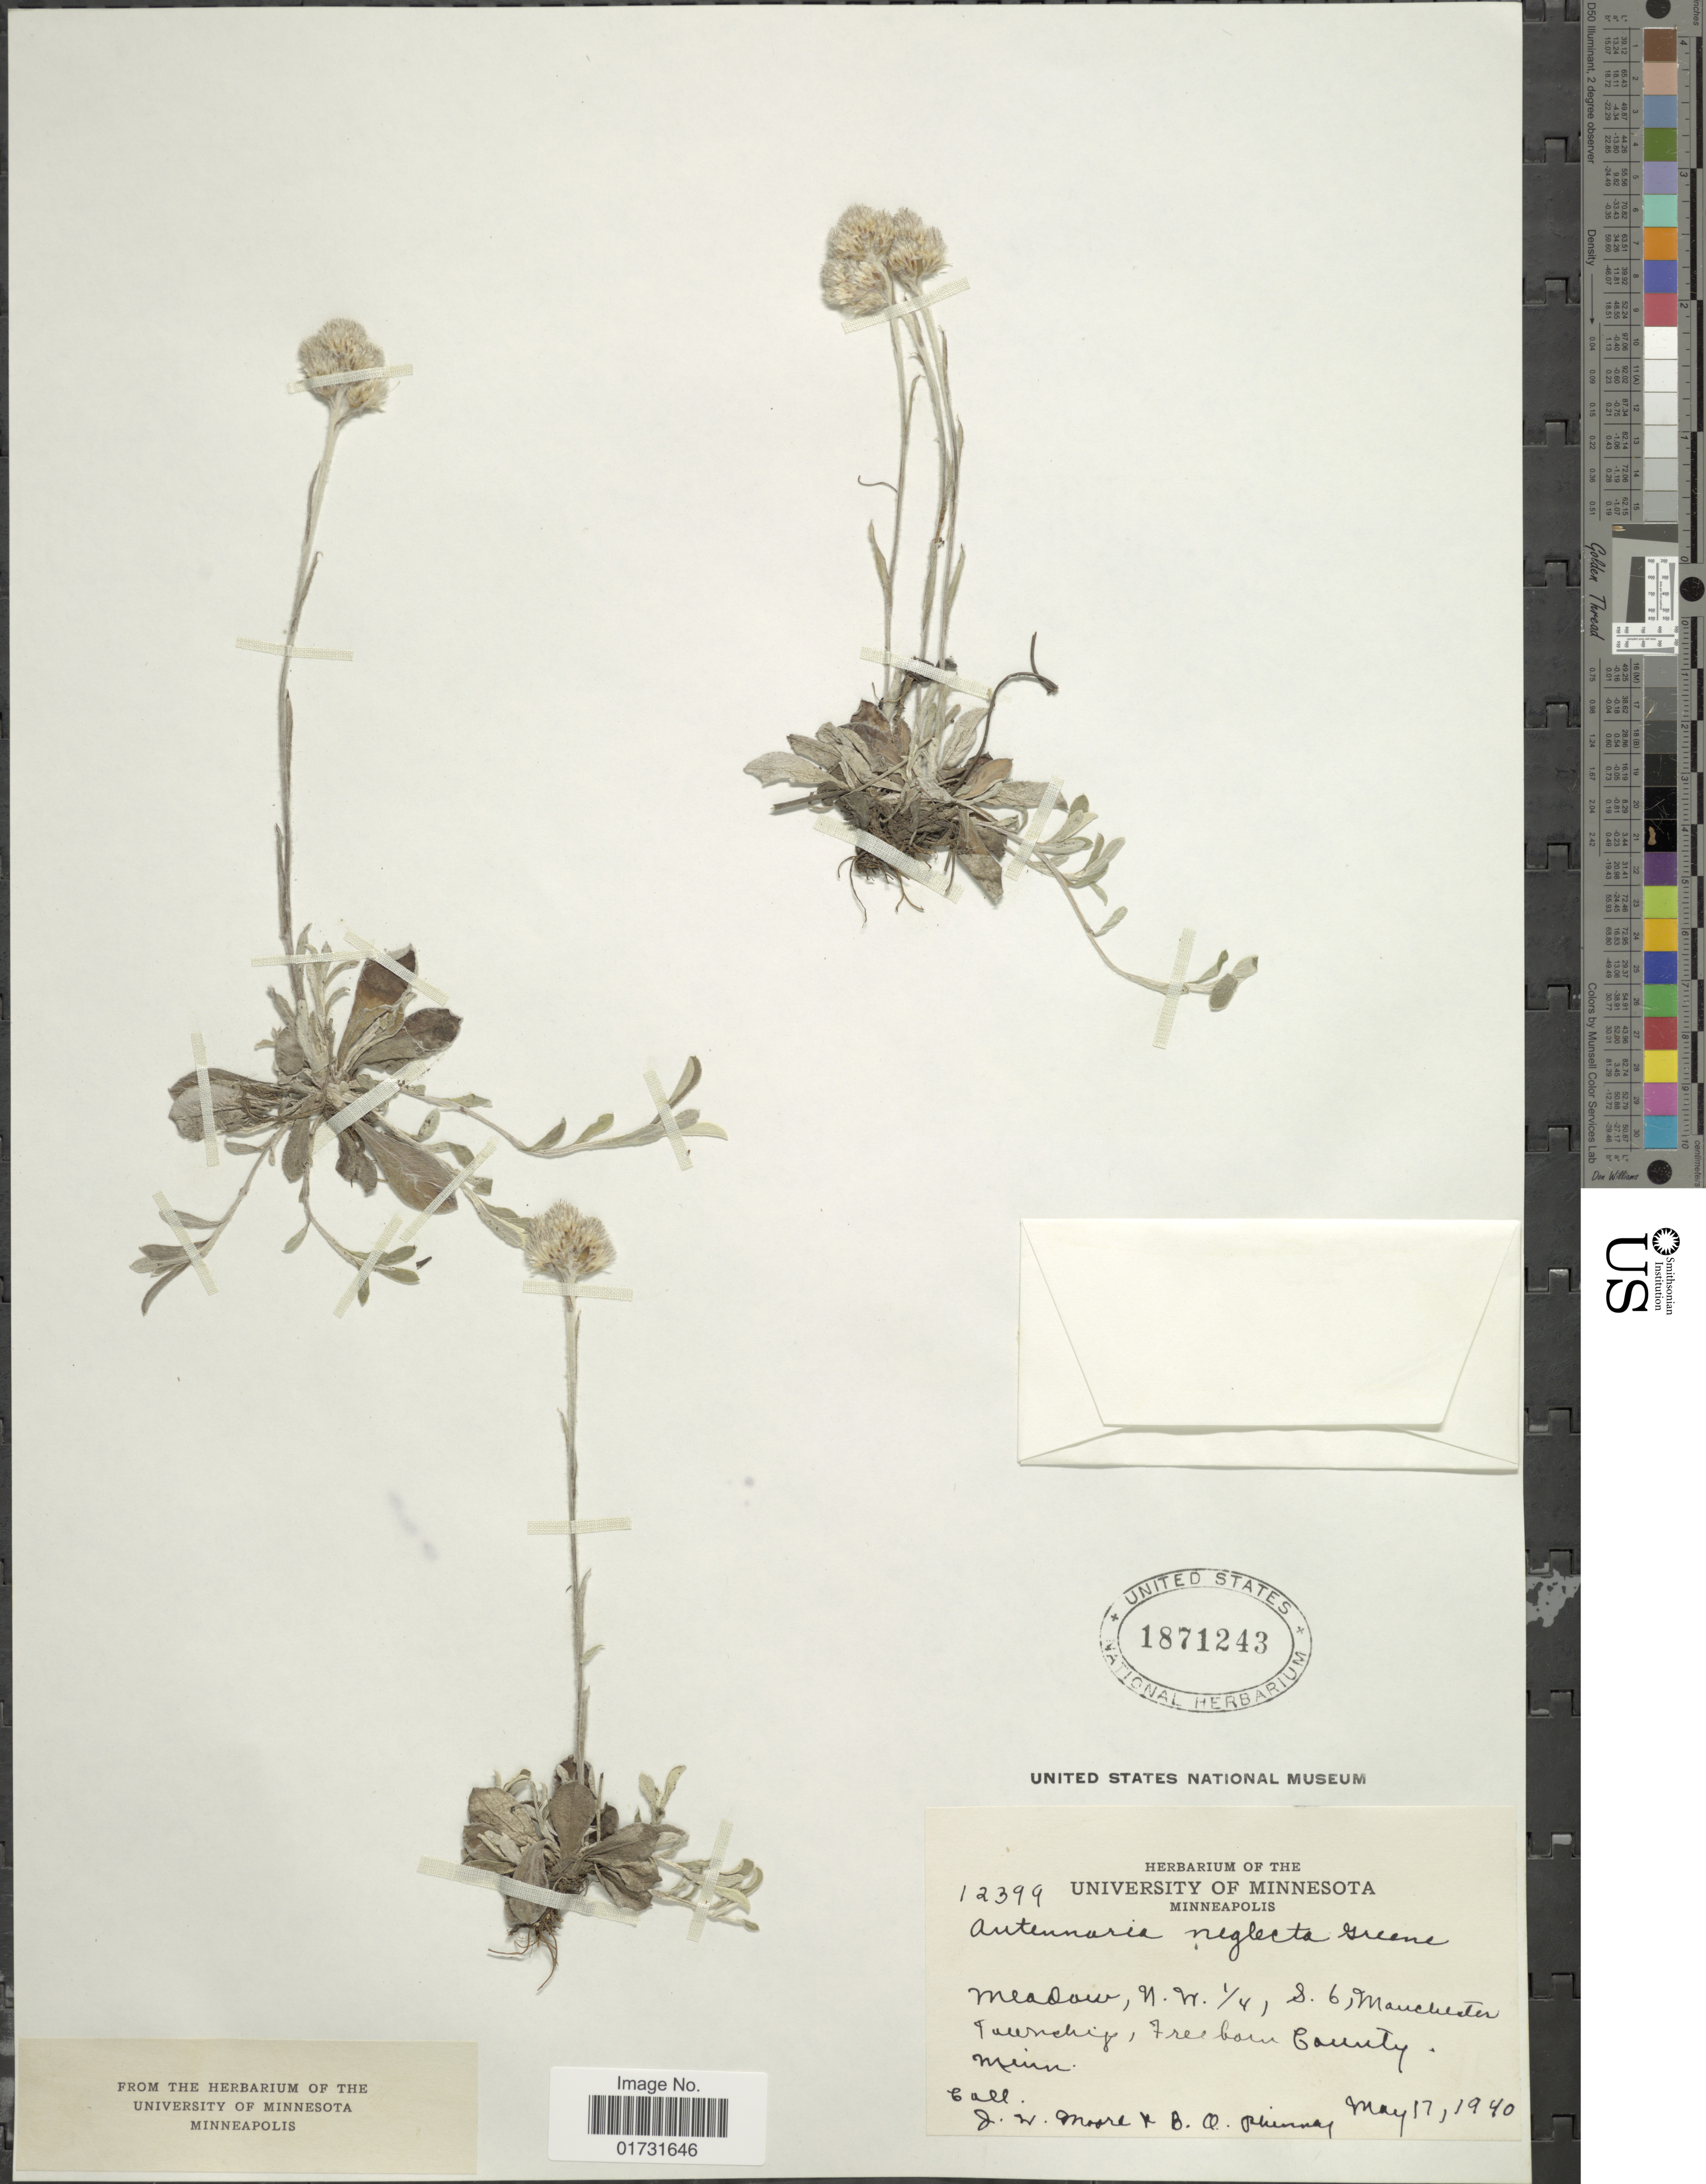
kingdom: Plantae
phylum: Tracheophyta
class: Magnoliopsida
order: Asterales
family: Asteraceae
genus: Antennaria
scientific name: Antennaria neglecta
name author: Greene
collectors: D. Moore & B. Phinney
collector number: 12399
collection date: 1940-05-17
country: United States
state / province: Minnesota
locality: N. W. ¼, S. 6, Manchester Township, Freeborn County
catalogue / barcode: US 1871243